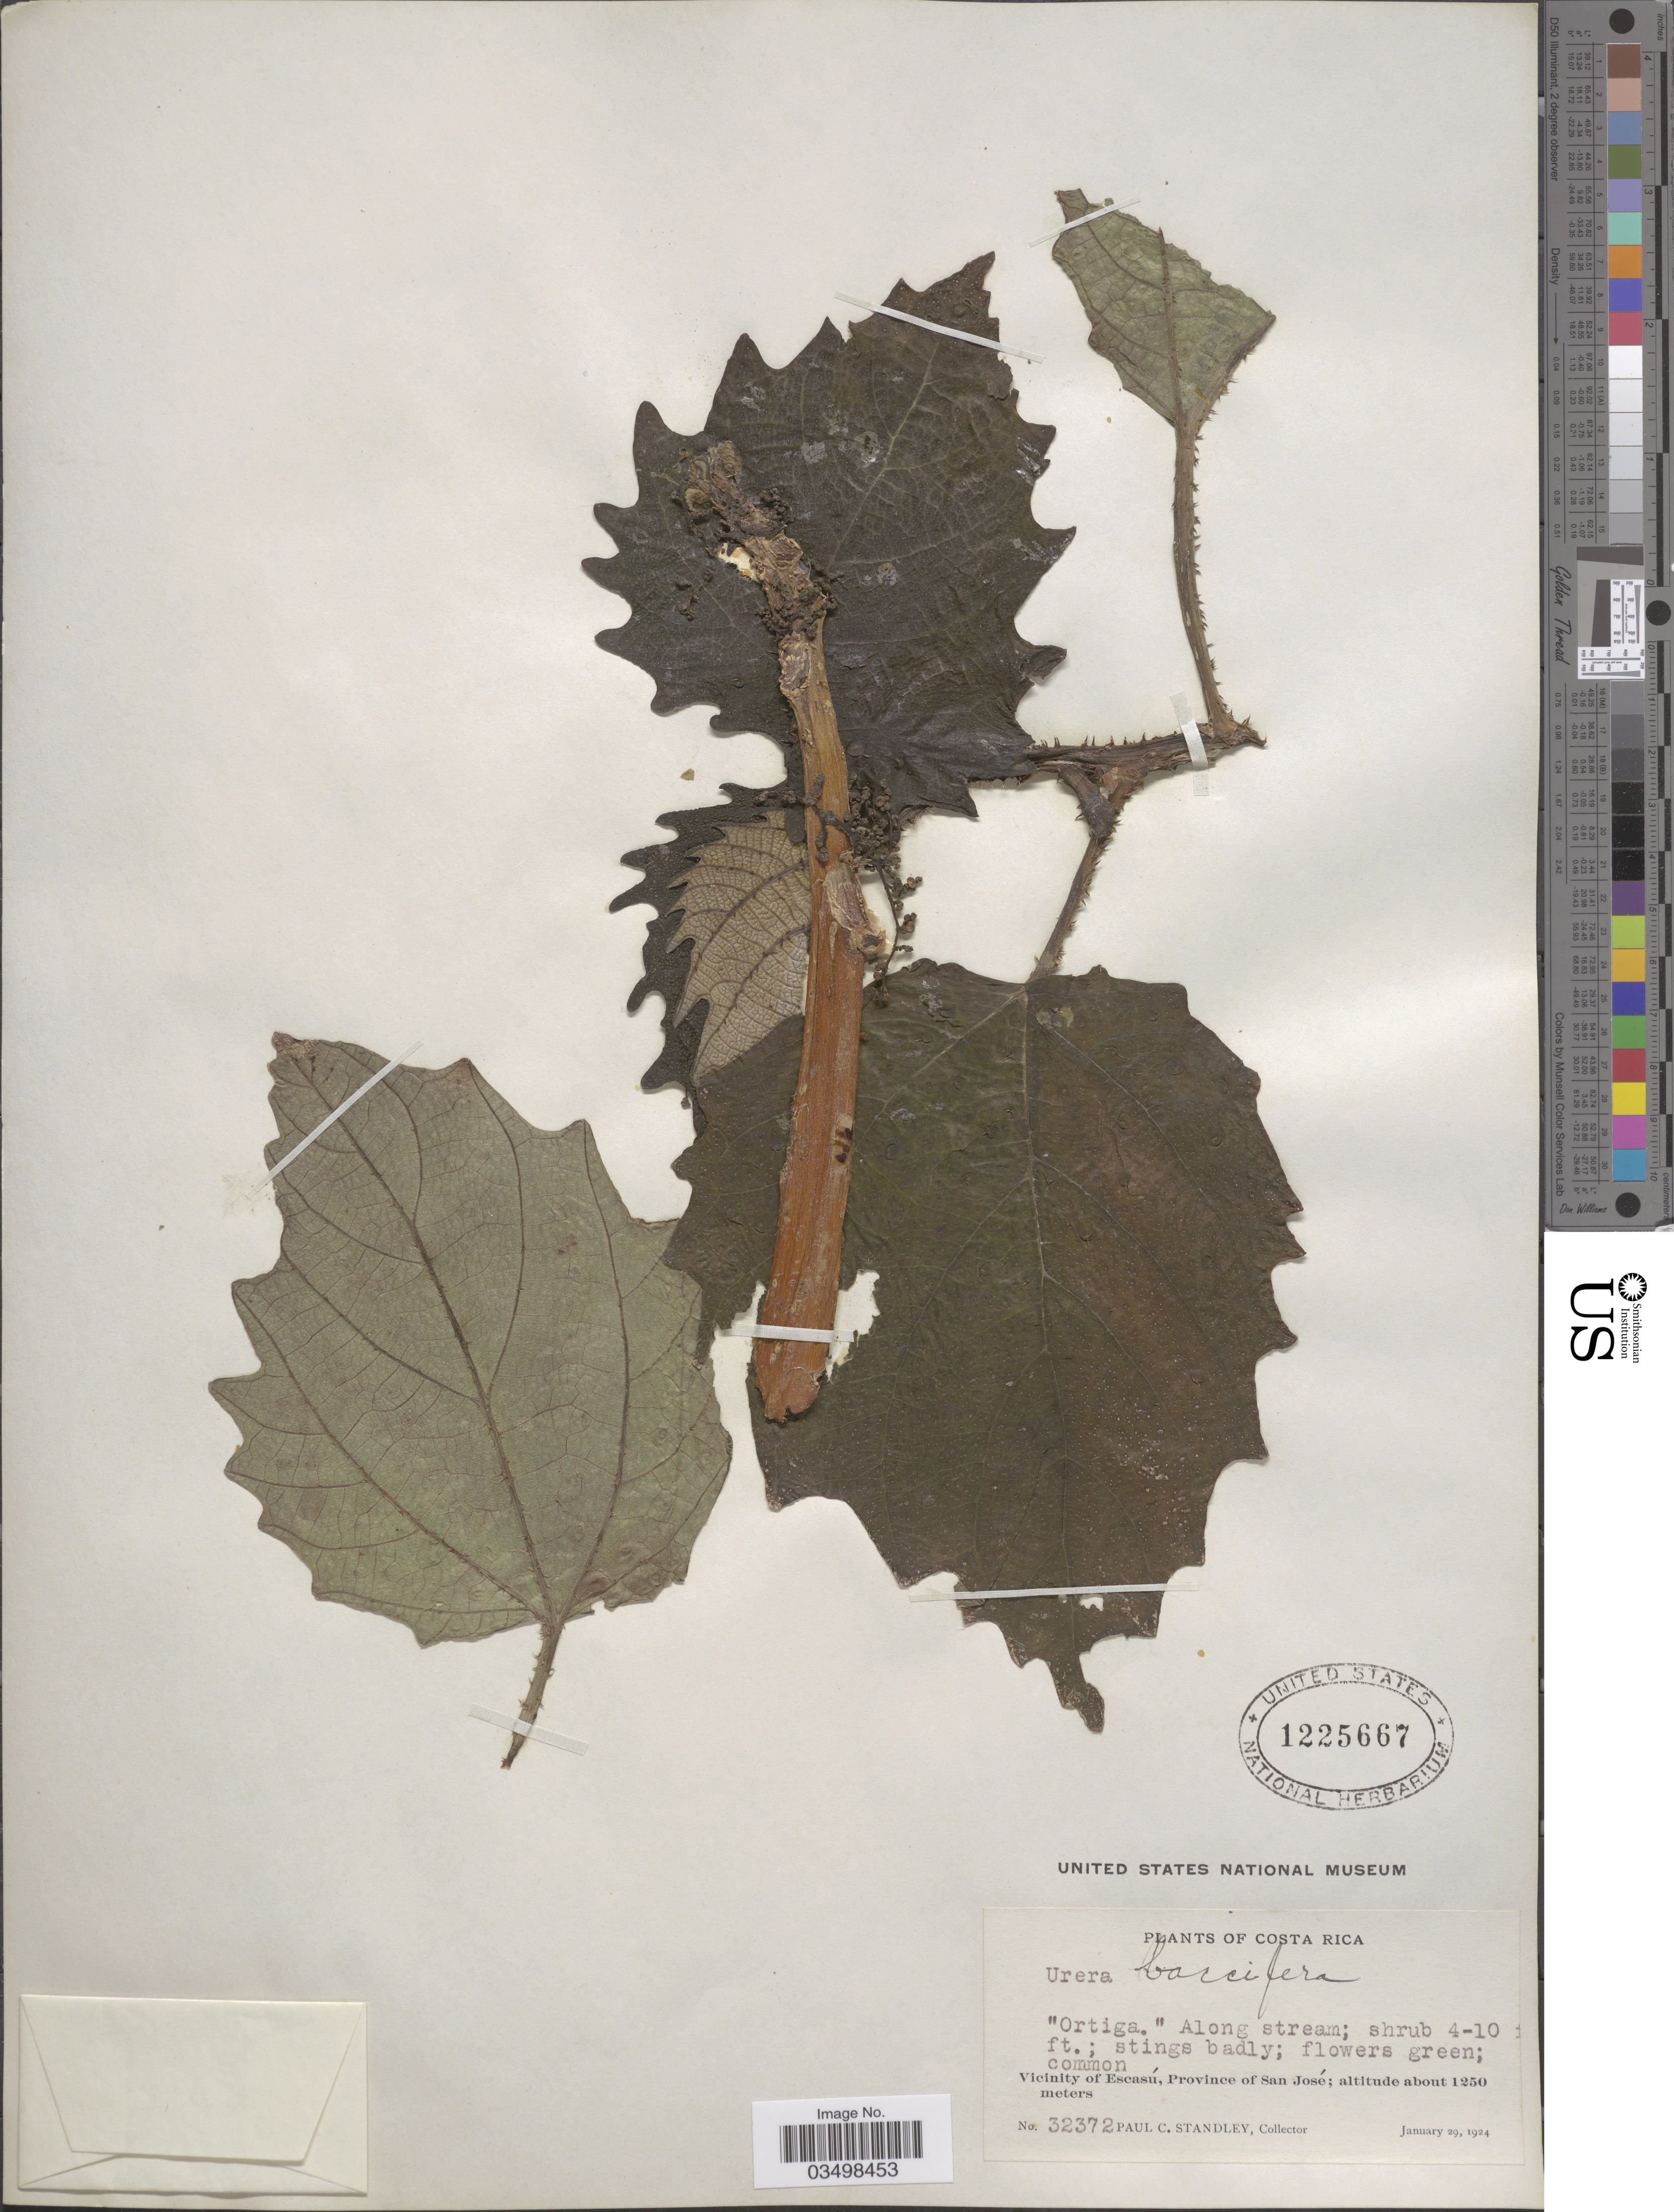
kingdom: Plantae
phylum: Tracheophyta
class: Magnoliopsida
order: Rosales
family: Urticaceae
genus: Urera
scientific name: Urera baccifera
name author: (L.) Gaudich. ex Wedd.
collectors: P. C. Standley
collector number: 32372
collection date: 1924-01-29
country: Costa Rica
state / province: San José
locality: Vicinity of Escasú, Province of San José.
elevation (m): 1250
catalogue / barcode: US 1225667